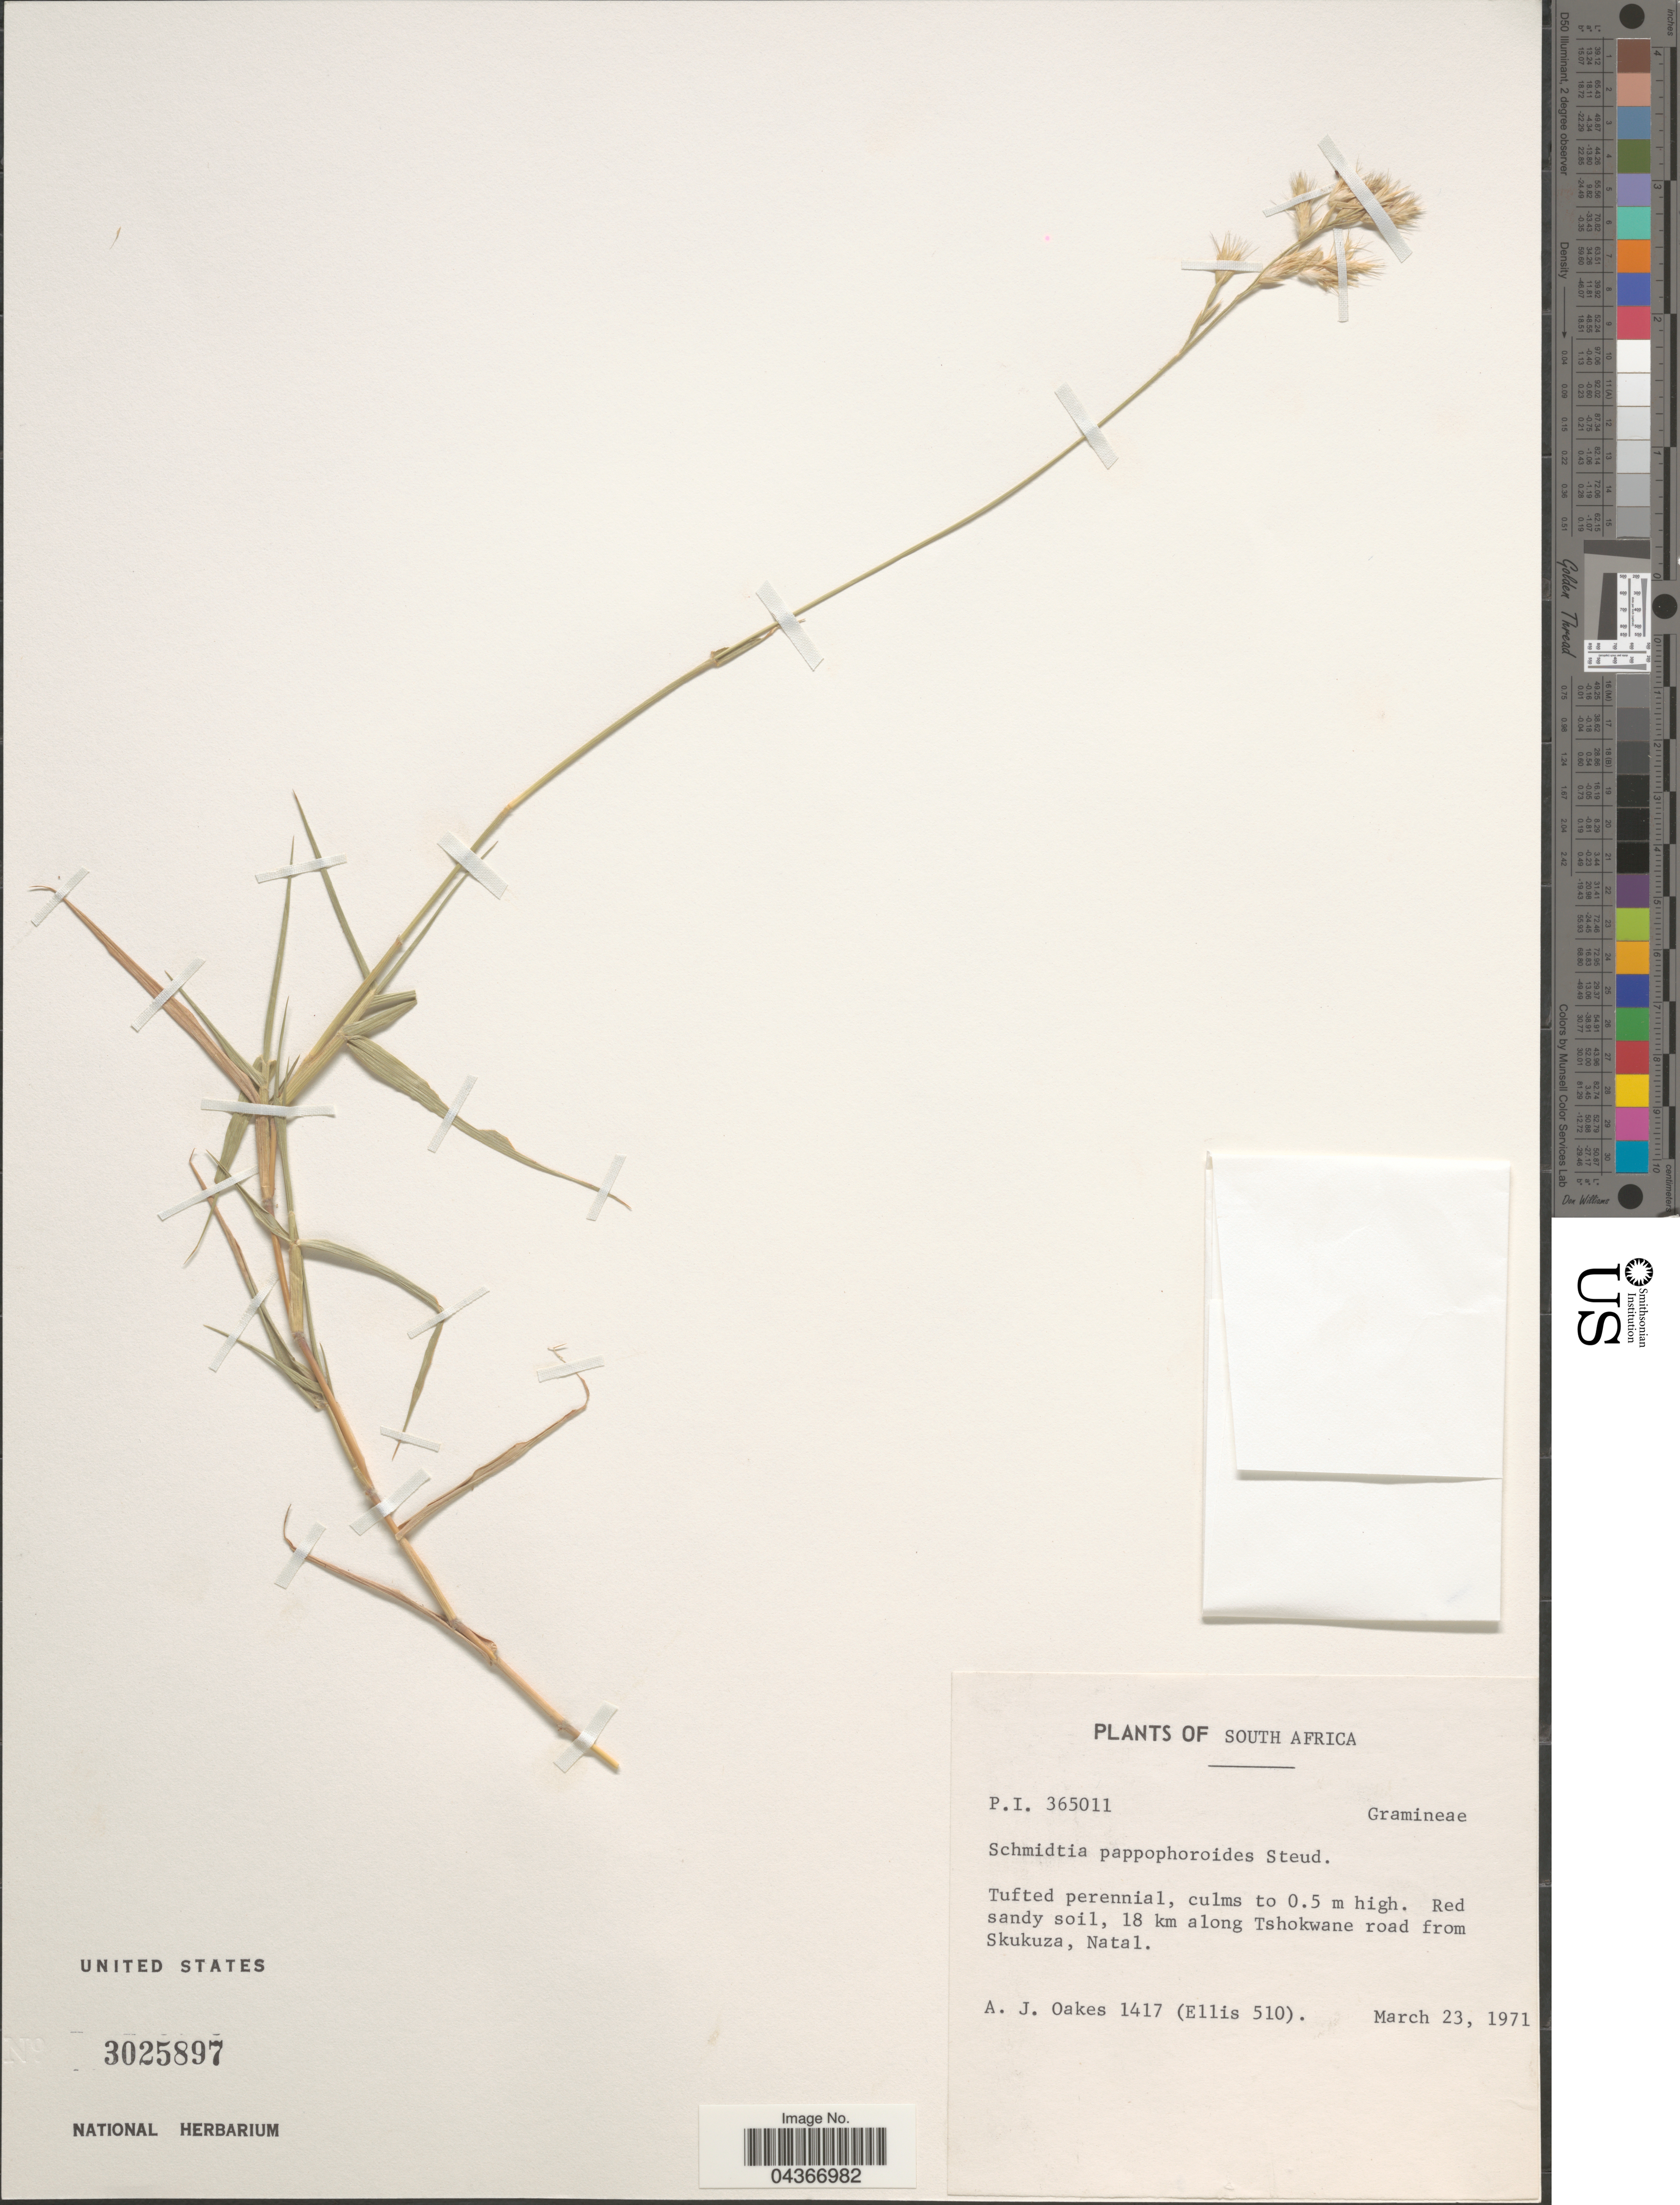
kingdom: Plantae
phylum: Tracheophyta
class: Liliopsida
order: Poales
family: Poaceae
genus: Schmidtia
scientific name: Schmidtia pappophoroides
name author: Steud. ex J.A. Schmidt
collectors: A. Oakes & -. Ellis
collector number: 1417/510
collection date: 1971-03-23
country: South Africa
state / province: KwaZulu-Natal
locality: Red sandy soil, 18 km along Tshokwane road from Skukuza, Natal.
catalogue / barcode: US 3025897